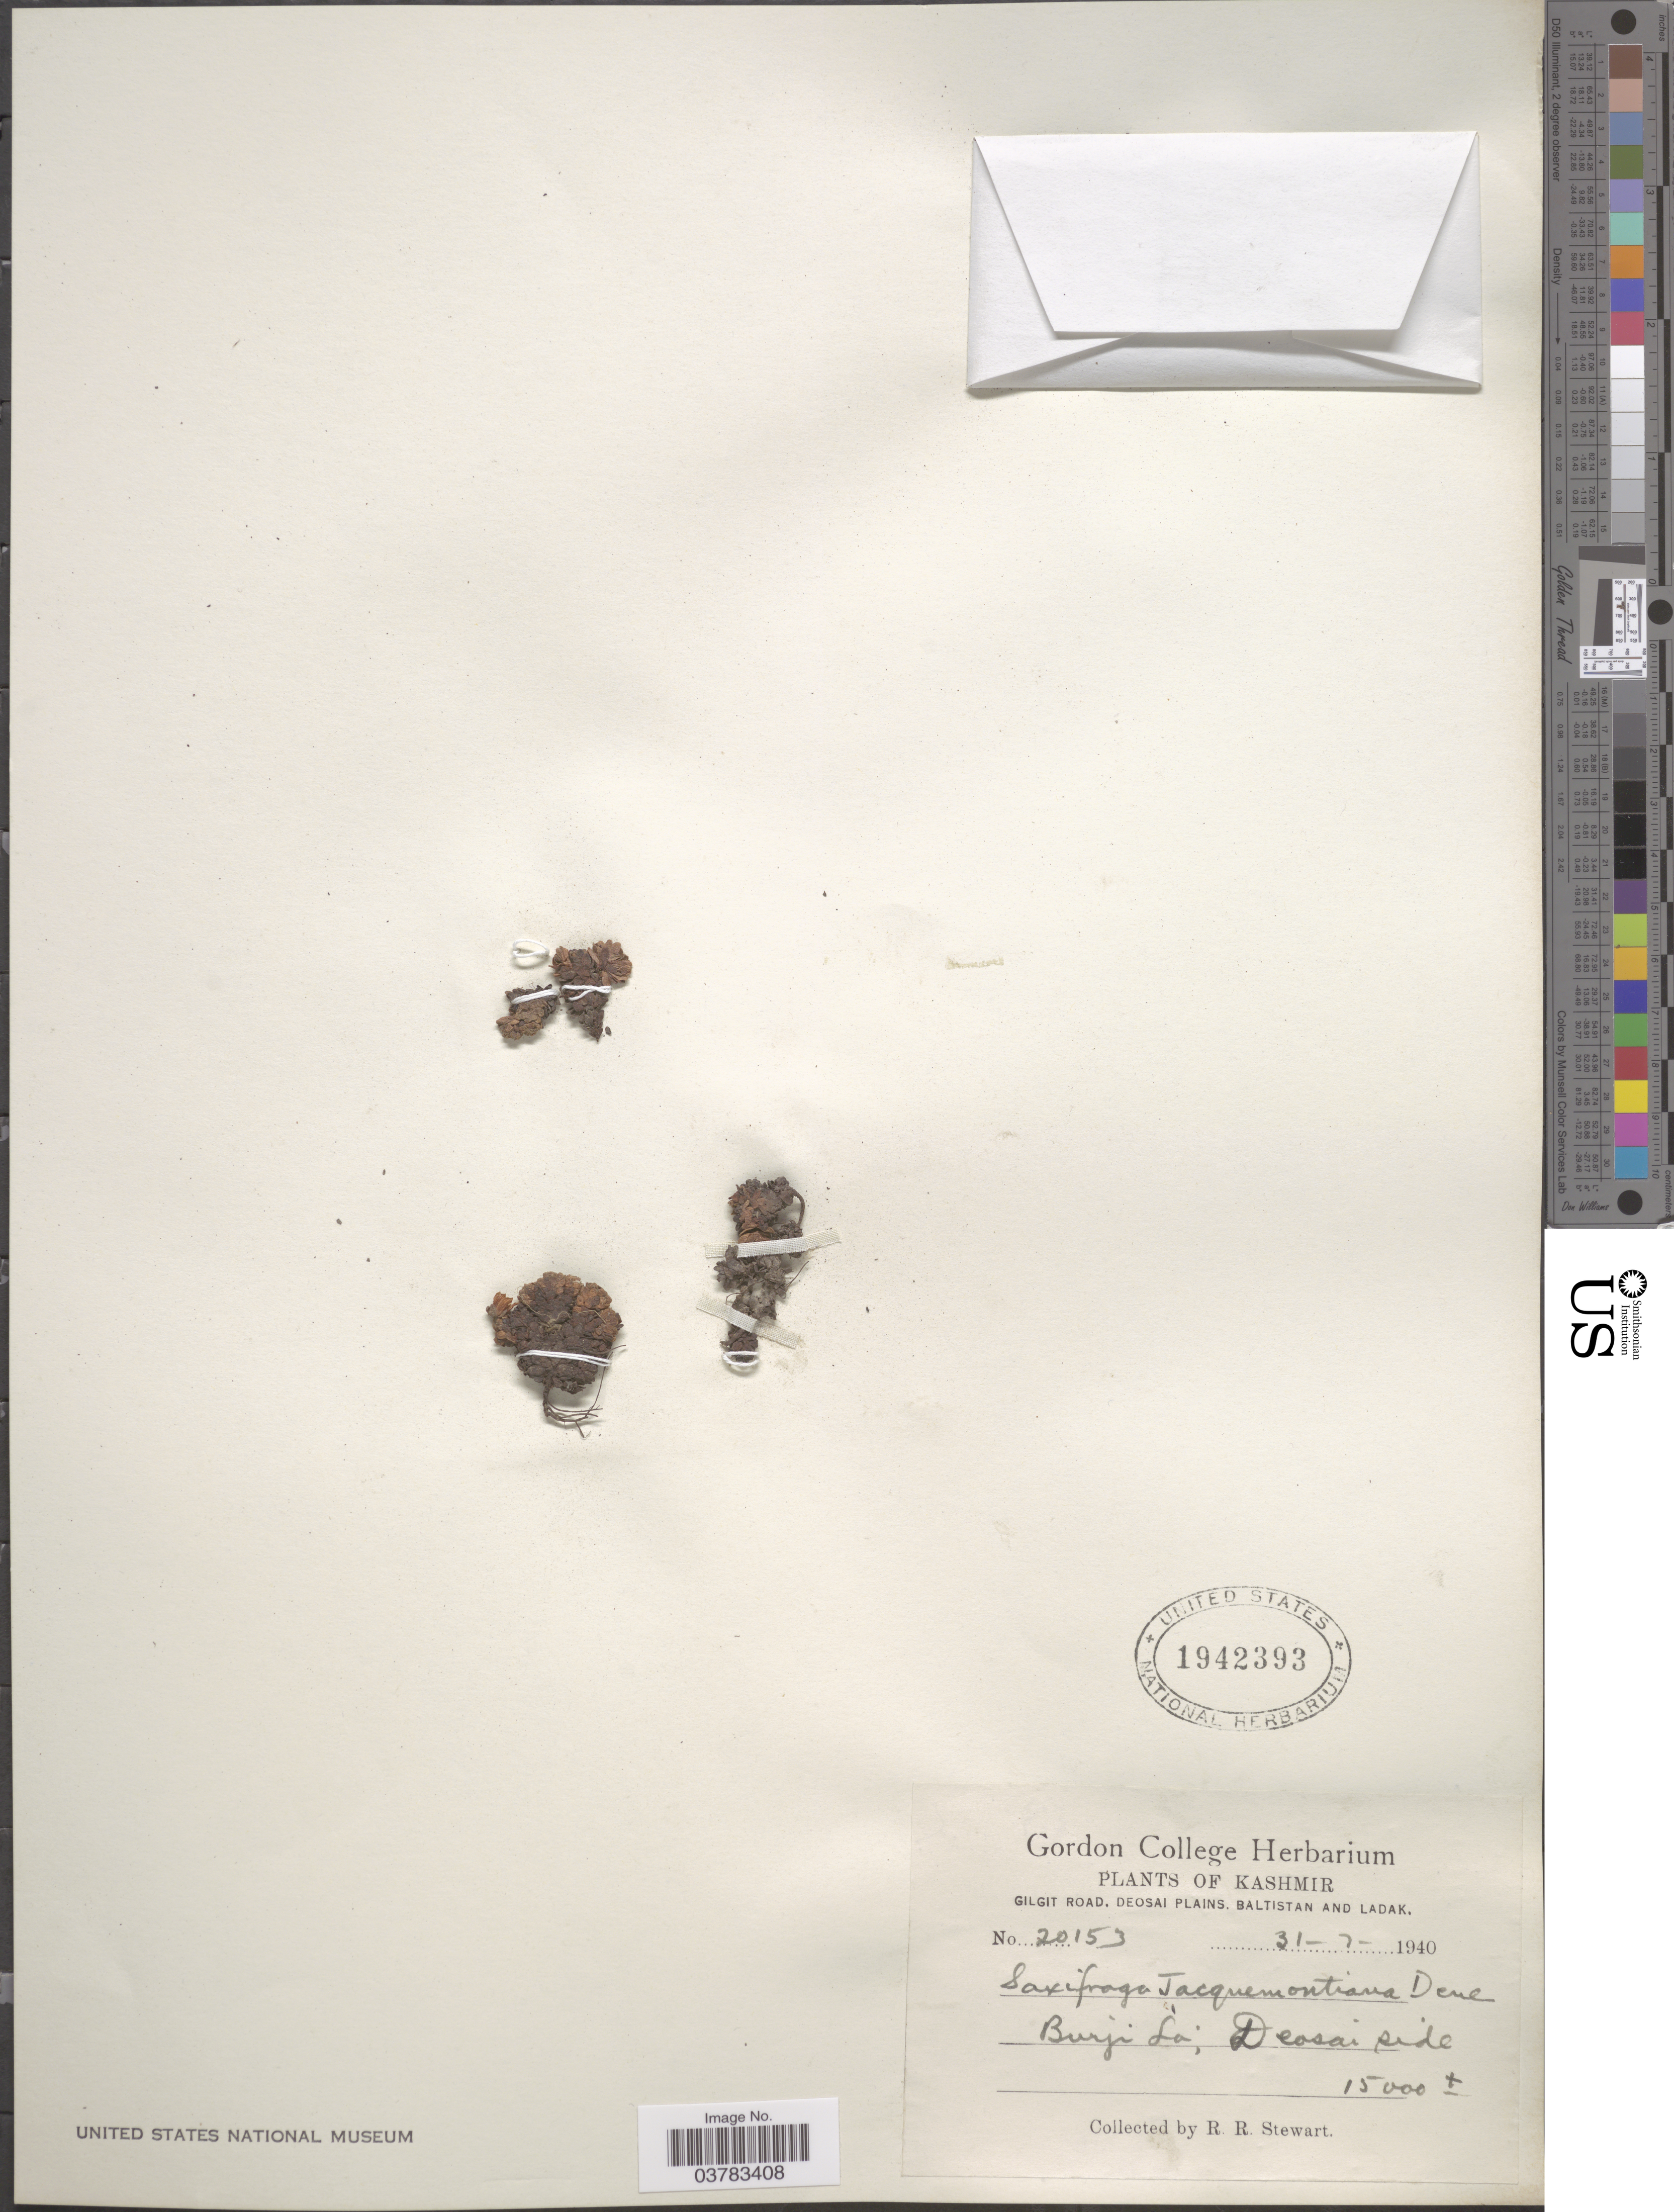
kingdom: Plantae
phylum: Tracheophyta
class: Magnoliopsida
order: Saxifragales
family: Saxifragaceae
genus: Saxifraga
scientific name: Saxifraga jacquemontiana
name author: Decne.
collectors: R. Stewart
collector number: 20153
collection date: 1940-07-31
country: Pakistan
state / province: Gilgit-Baltistan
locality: Kashmir. Gilgit Road, Deosai Plains, Baltistan and Ladak. Burji La, Deosai side.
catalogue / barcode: US 1942393